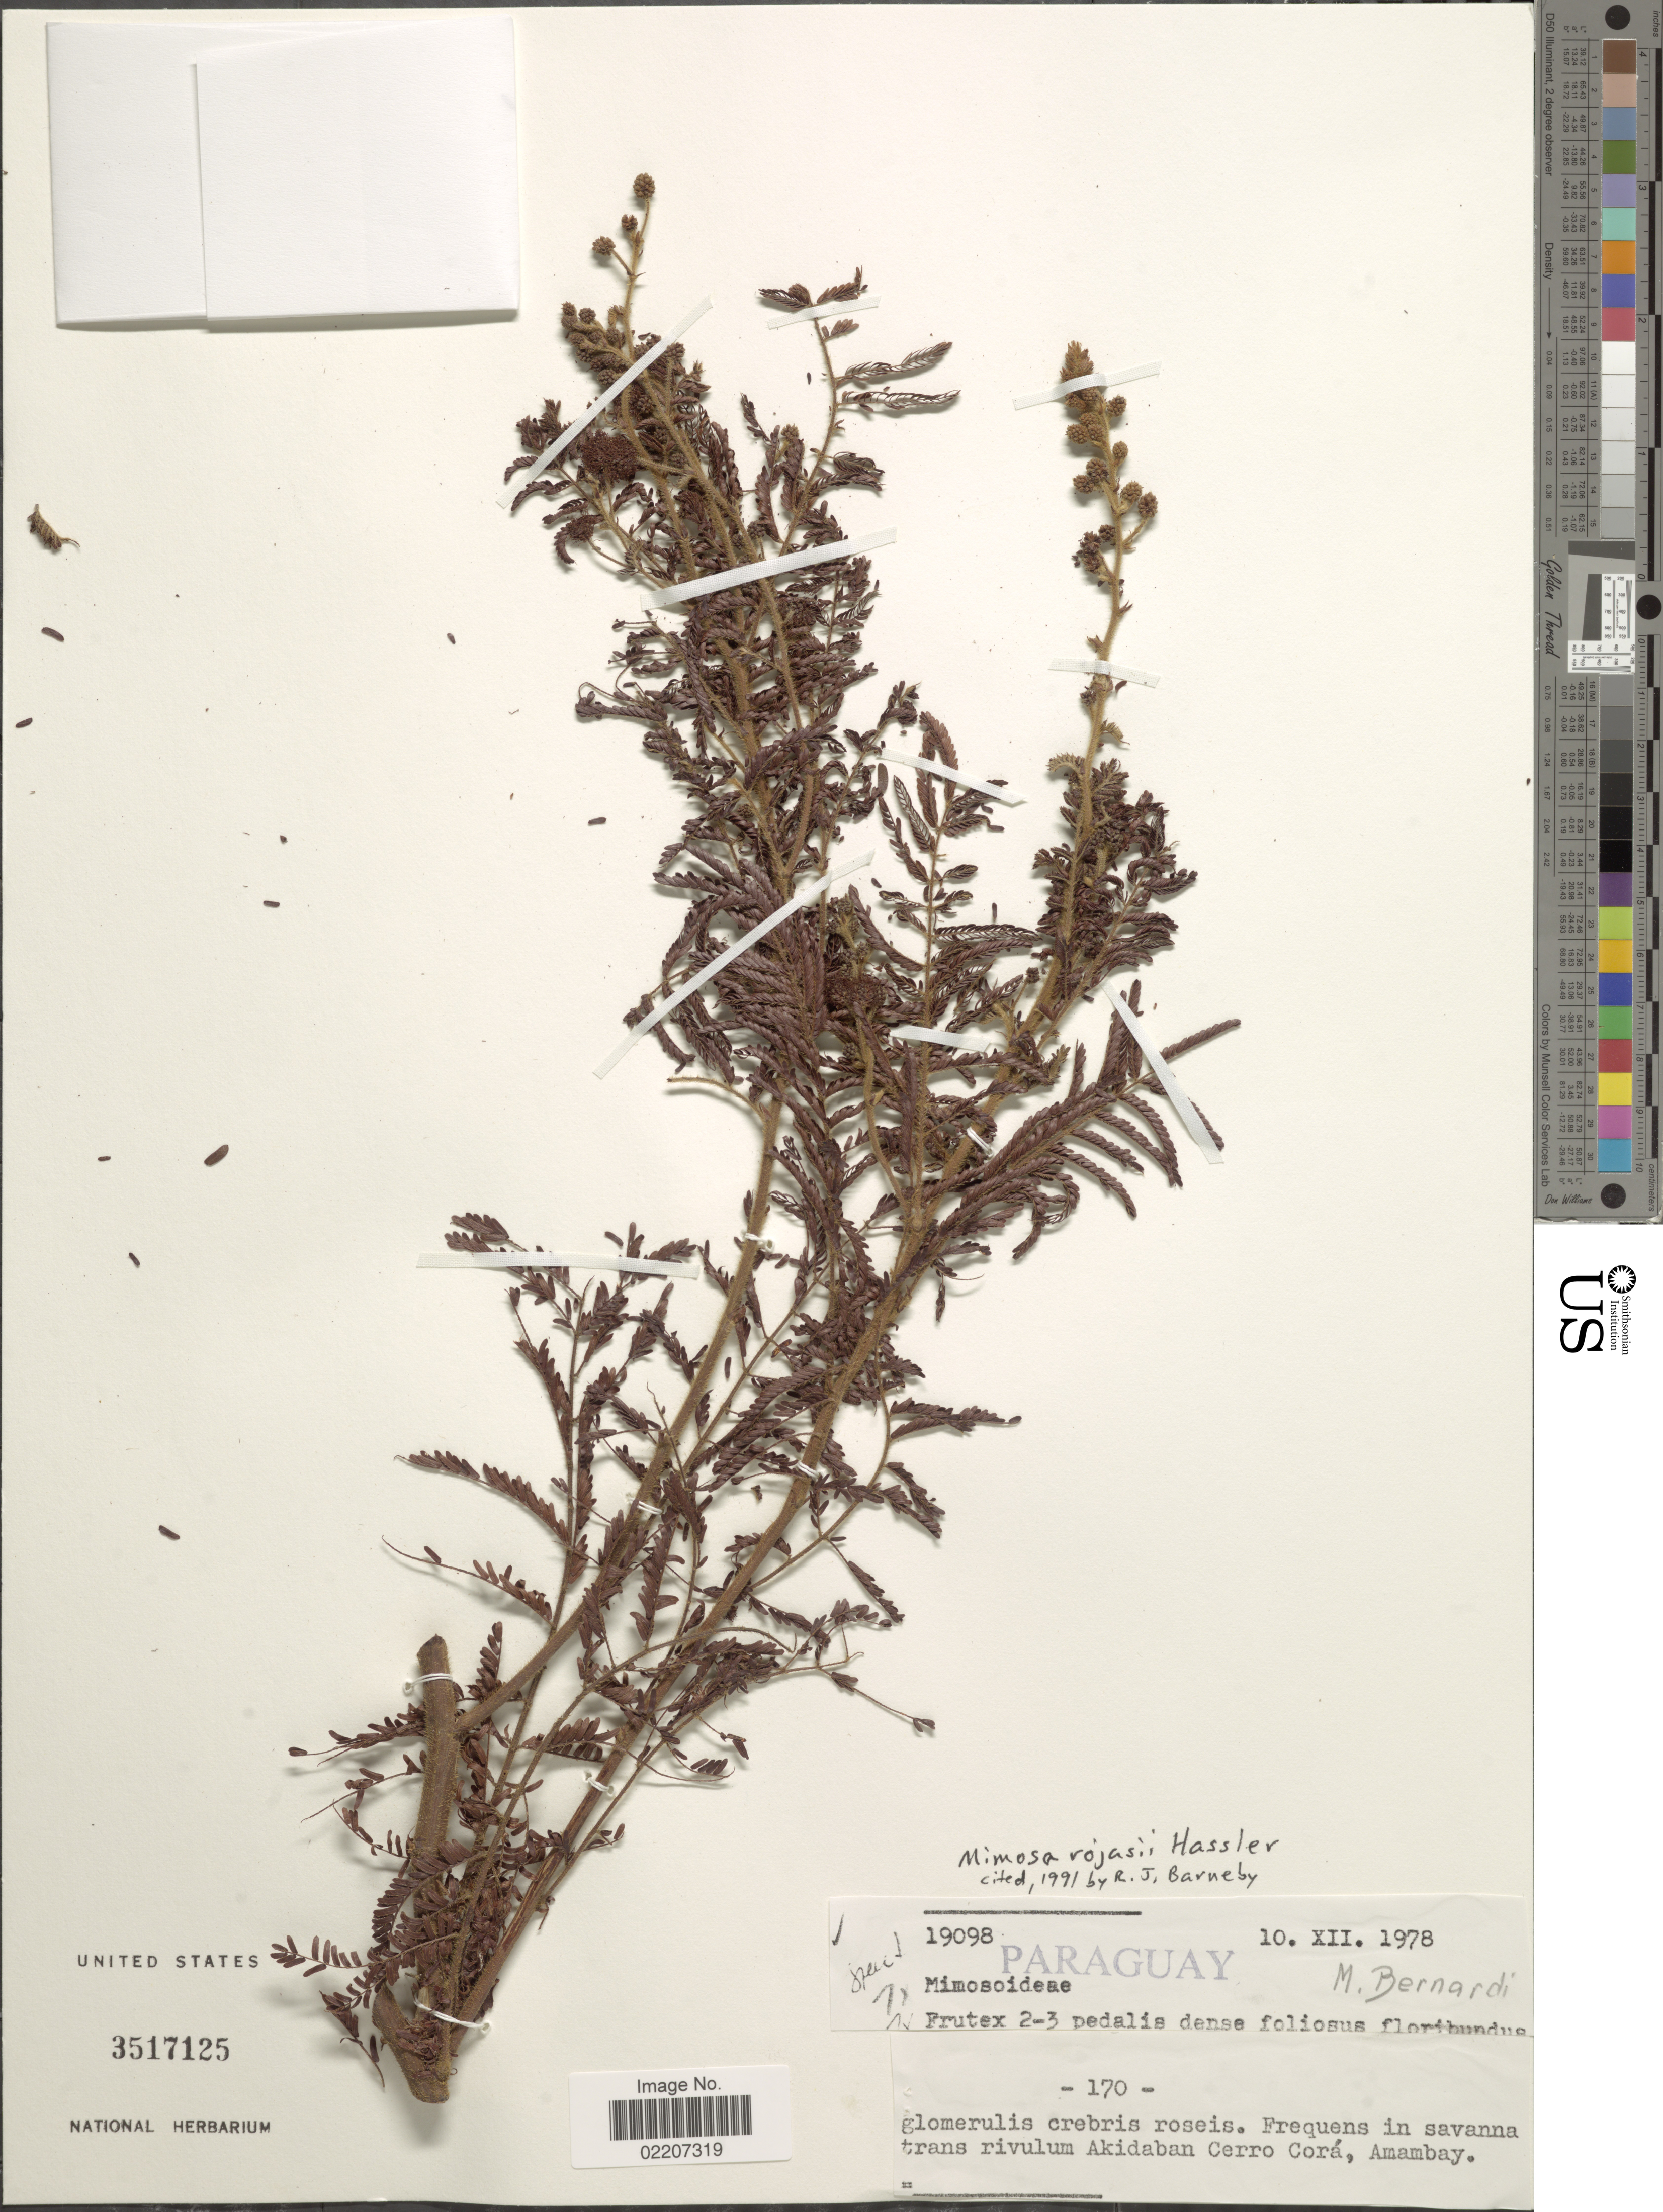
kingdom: Plantae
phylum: Tracheophyta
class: Magnoliopsida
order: Fabales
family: Fabaceae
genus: Mimosa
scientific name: Mimosa rojasii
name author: Hassl.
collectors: M. Bernardi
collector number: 19098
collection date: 1978-12-10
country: Paraguay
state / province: Amambay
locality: Frequens in savanna, trans rivulum Akidaban Cerro Cora, Amambay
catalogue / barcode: US 3517125